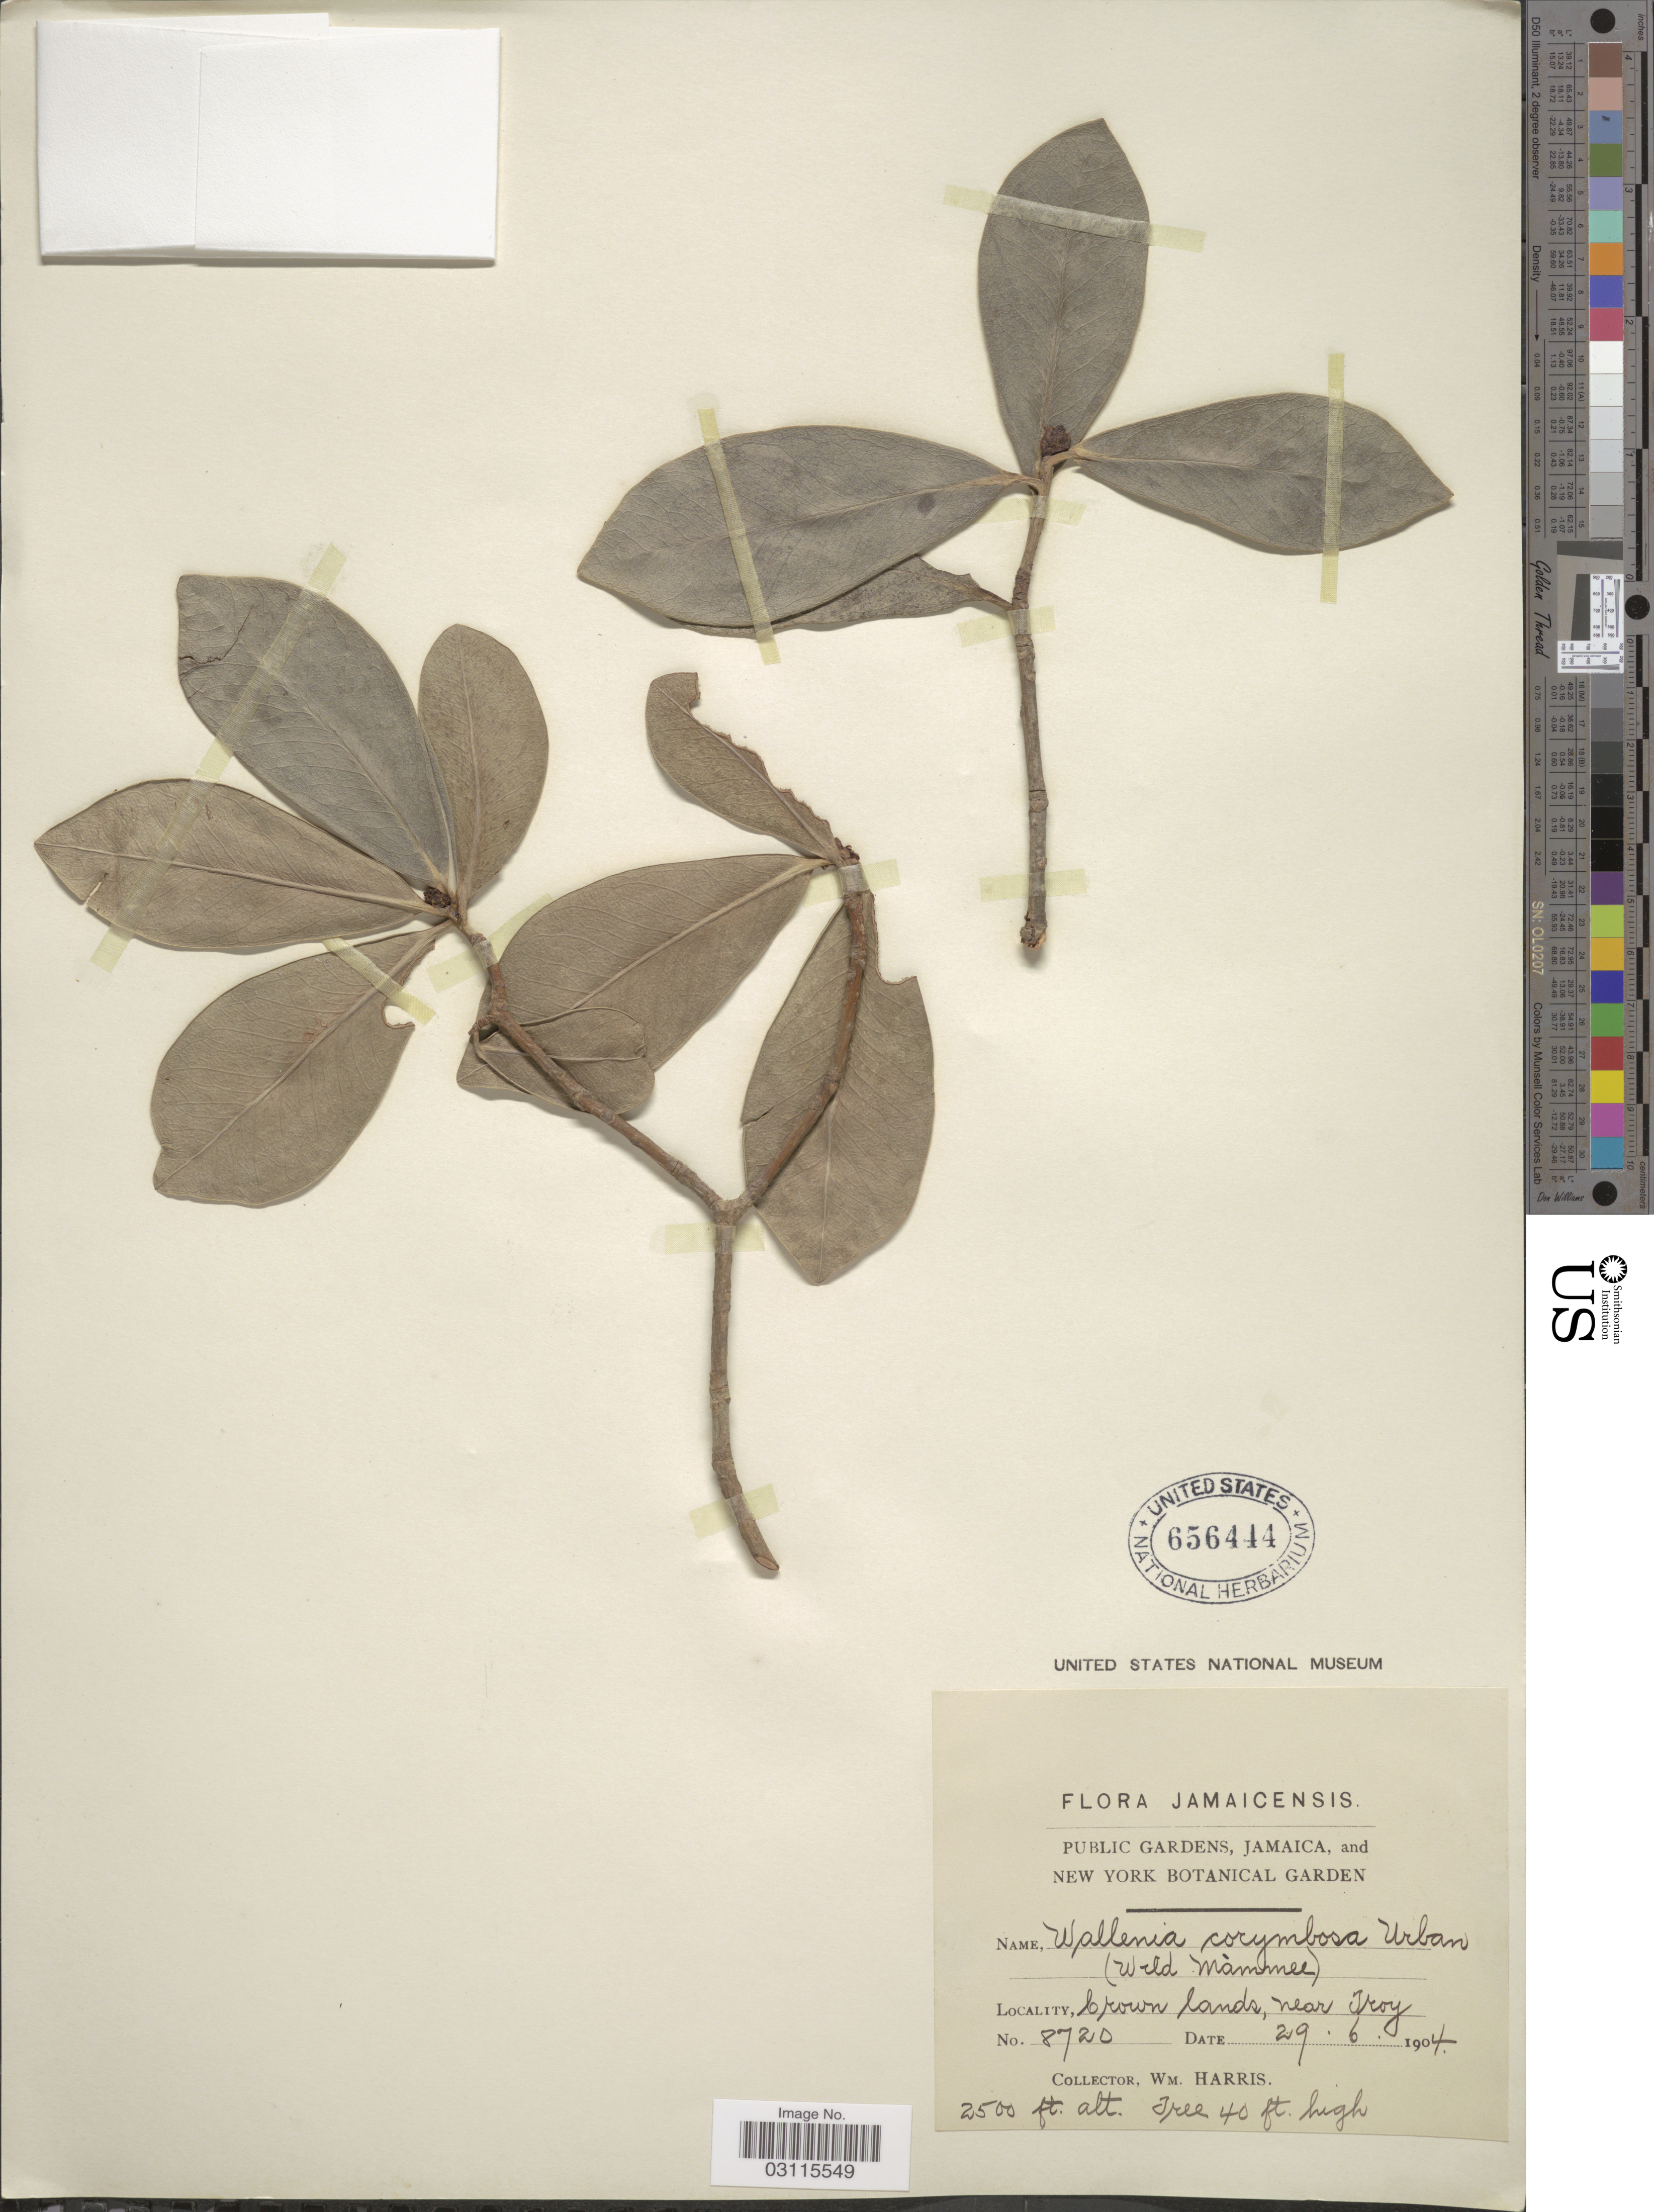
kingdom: Plantae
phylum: Tracheophyta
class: Magnoliopsida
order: Ericales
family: Primulaceae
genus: Wallenia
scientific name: Wallenia corymbosa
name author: Urb.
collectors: W. H. Harris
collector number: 8720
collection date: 1904-06-29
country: Jamaica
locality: Crown lands, near Troy.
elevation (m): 762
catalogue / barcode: US 656444